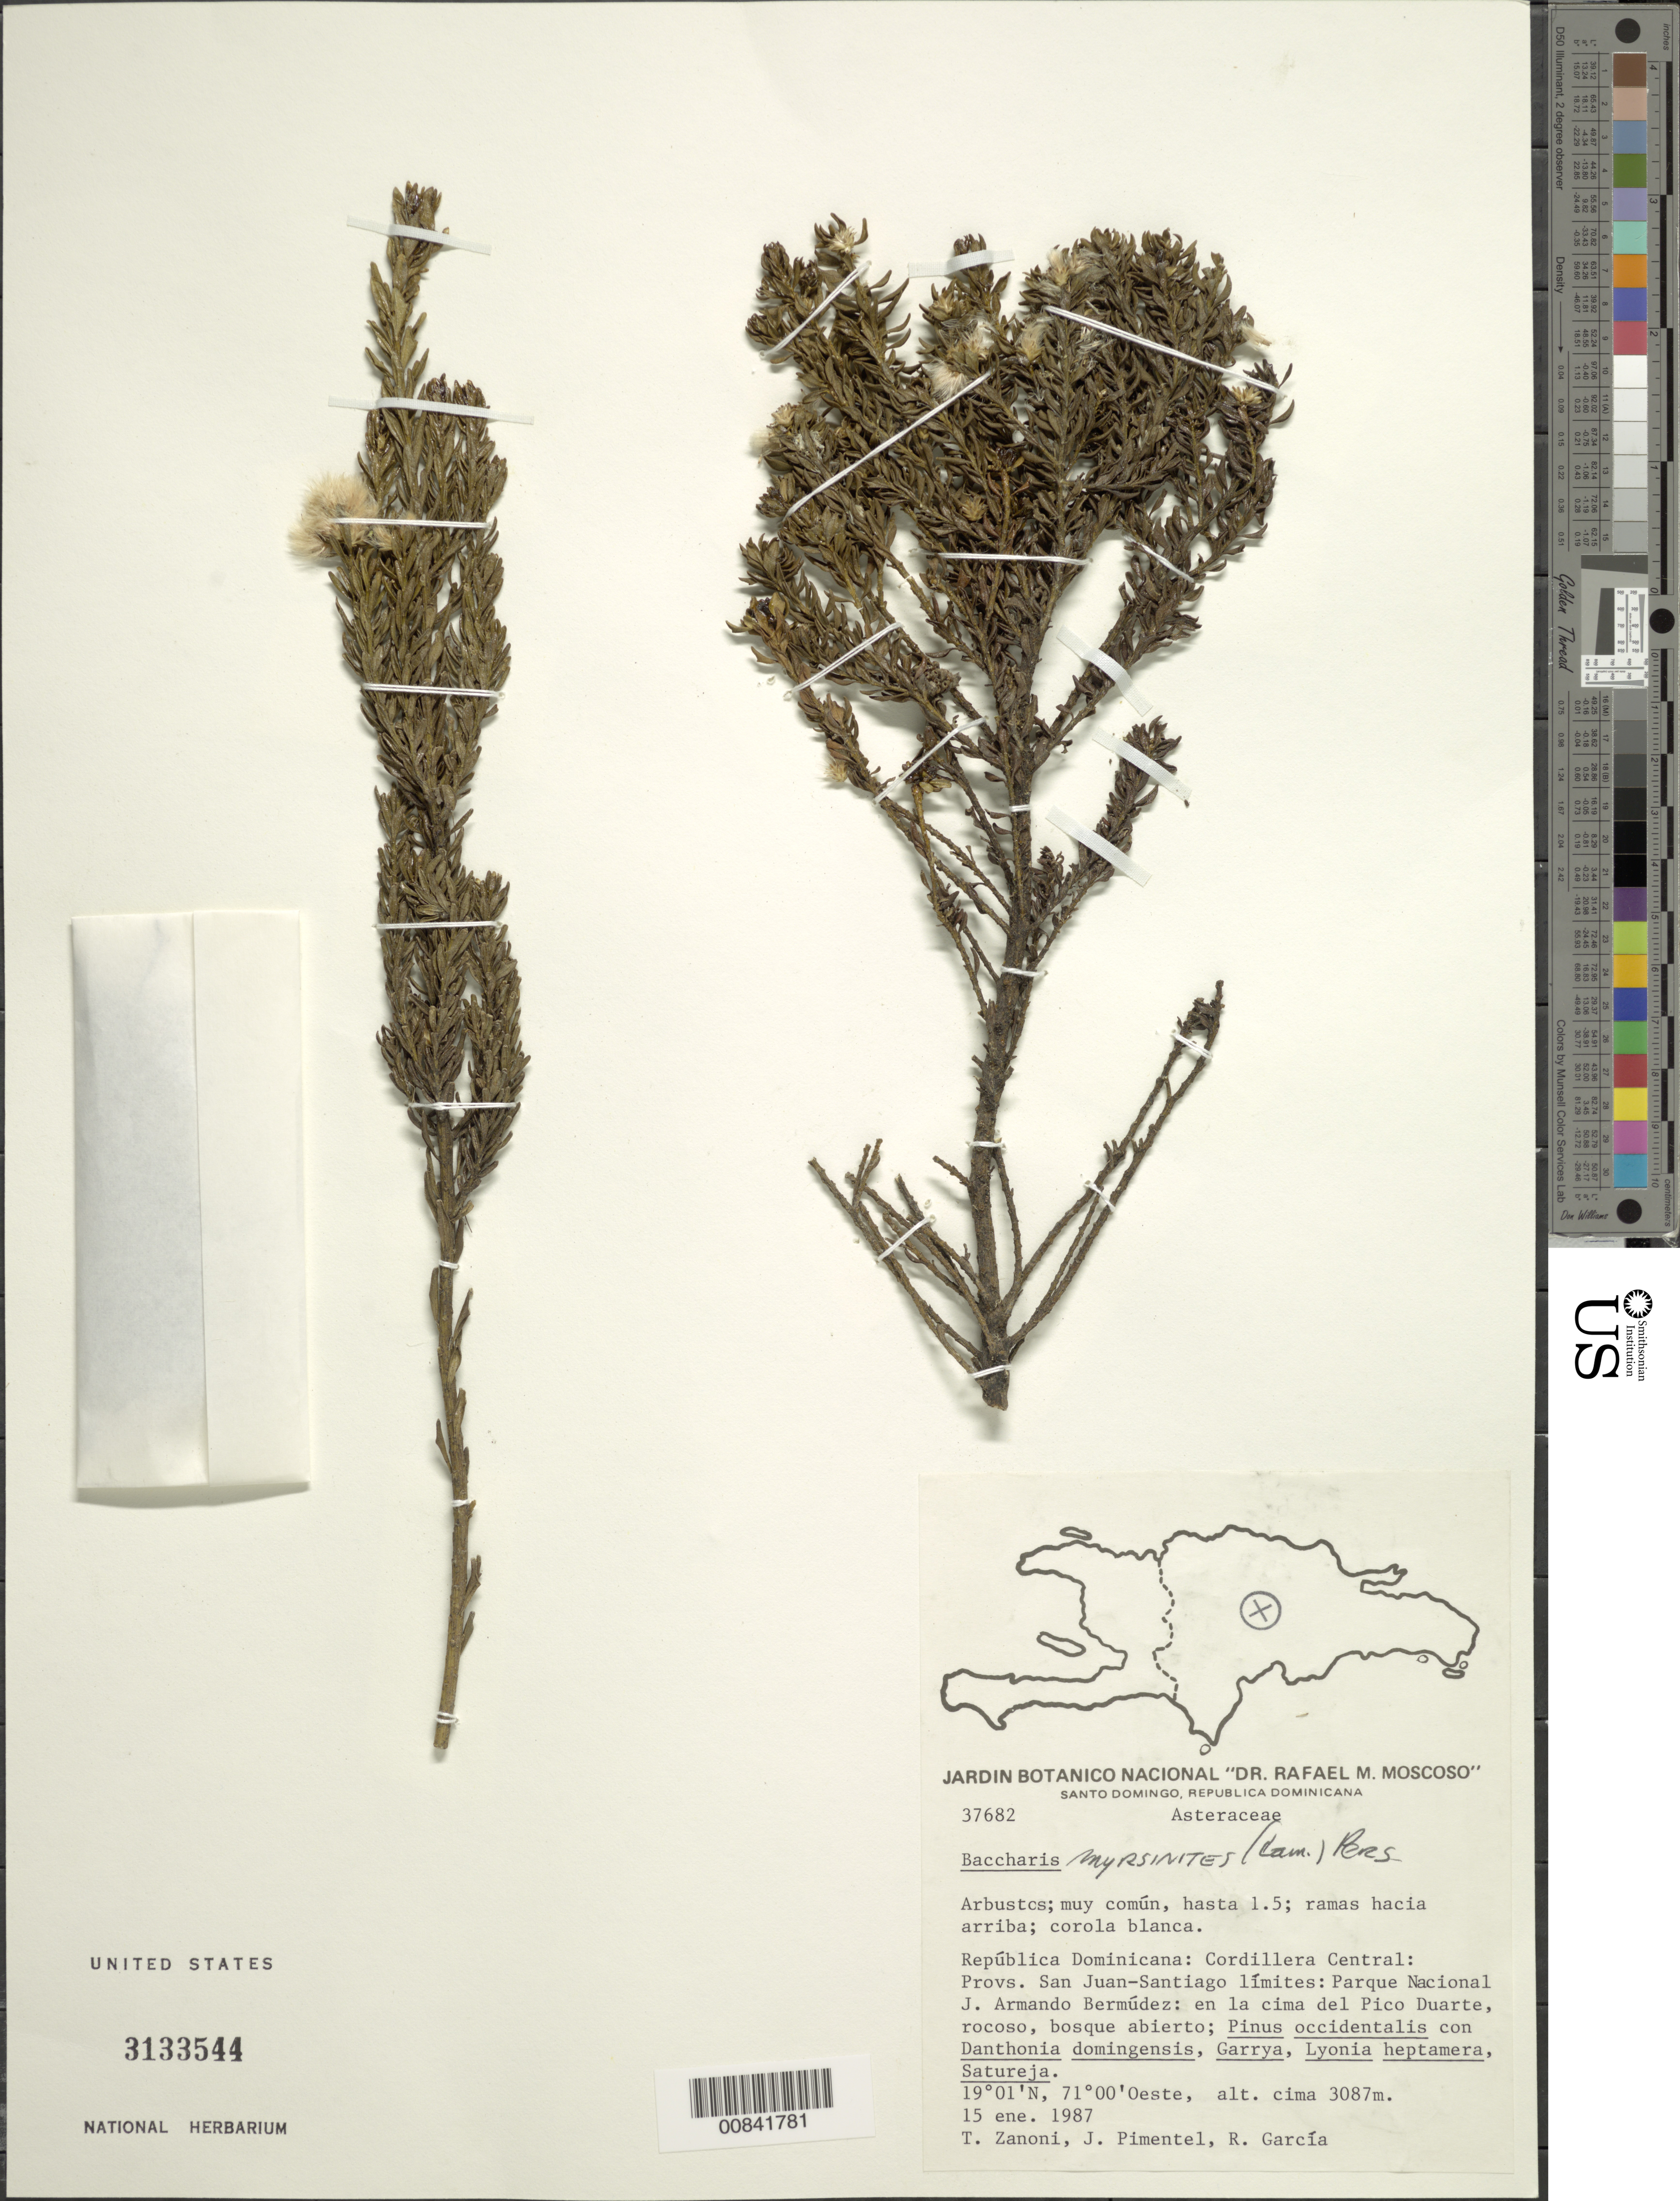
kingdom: Plantae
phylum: Tracheophyta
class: Magnoliopsida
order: Asterales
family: Asteraceae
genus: Baccharis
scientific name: Baccharis myrsinites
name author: Pers.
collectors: T. A. Zanoni, J. Pimentel & R. G. García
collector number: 37682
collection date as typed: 15 Jan 1987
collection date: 1987-01-15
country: Dominican Republic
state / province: San Juan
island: Hispaniola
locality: Cordillera Central, Prov. San Juan - Santiago límites, Parque Nacional J. Armando Bermúdez, en la cima del Pico Duarte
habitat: Rocoso, bosque abierto, Pinus occidentalis con Danthonia domingensis, Garrya, Lyonia heptamera, Satureja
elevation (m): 3087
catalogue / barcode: US 3133544